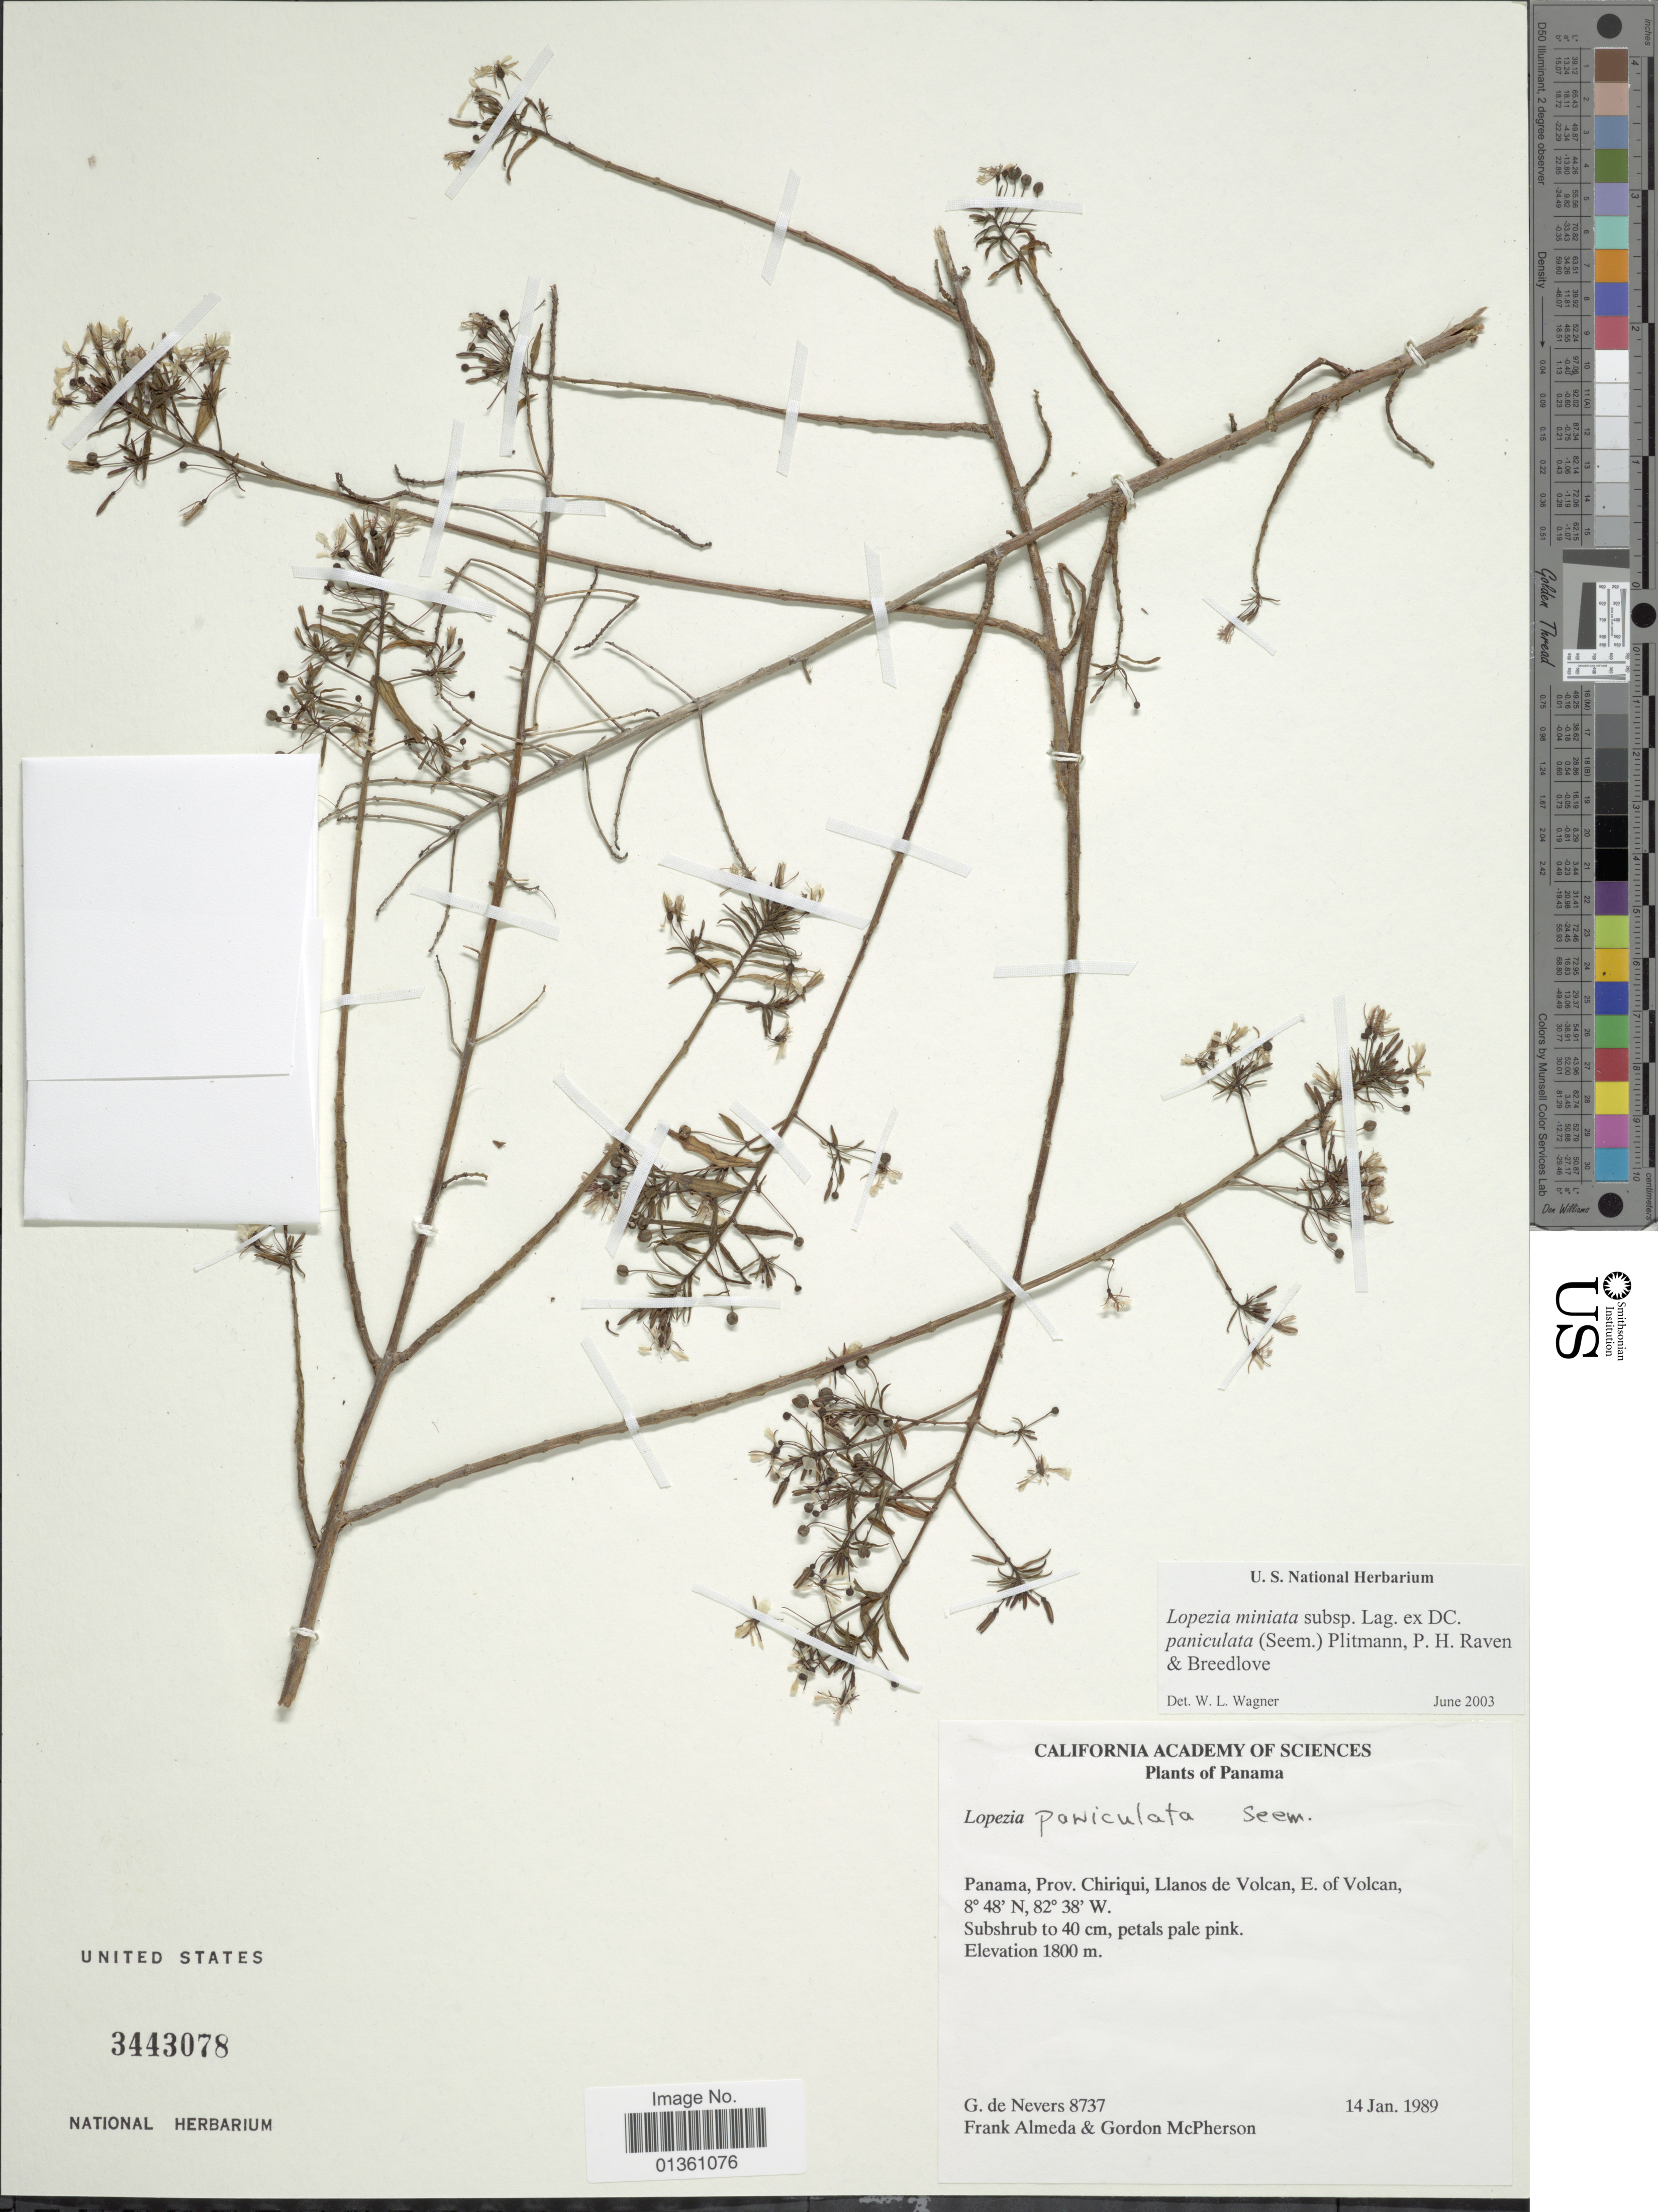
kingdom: Plantae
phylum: Tracheophyta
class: Magnoliopsida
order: Myrtales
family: Onagraceae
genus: Lopezia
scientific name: Lopezia miniata subsp. paniculata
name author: (Seem.) Plitmann et al.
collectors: G. Nevers, F. Almeda & G. McPherson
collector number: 8737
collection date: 1989-01-14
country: Panama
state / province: Chiriqui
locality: Llanos de Volcan, E. of Volcan.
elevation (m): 1800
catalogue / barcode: US 3443078